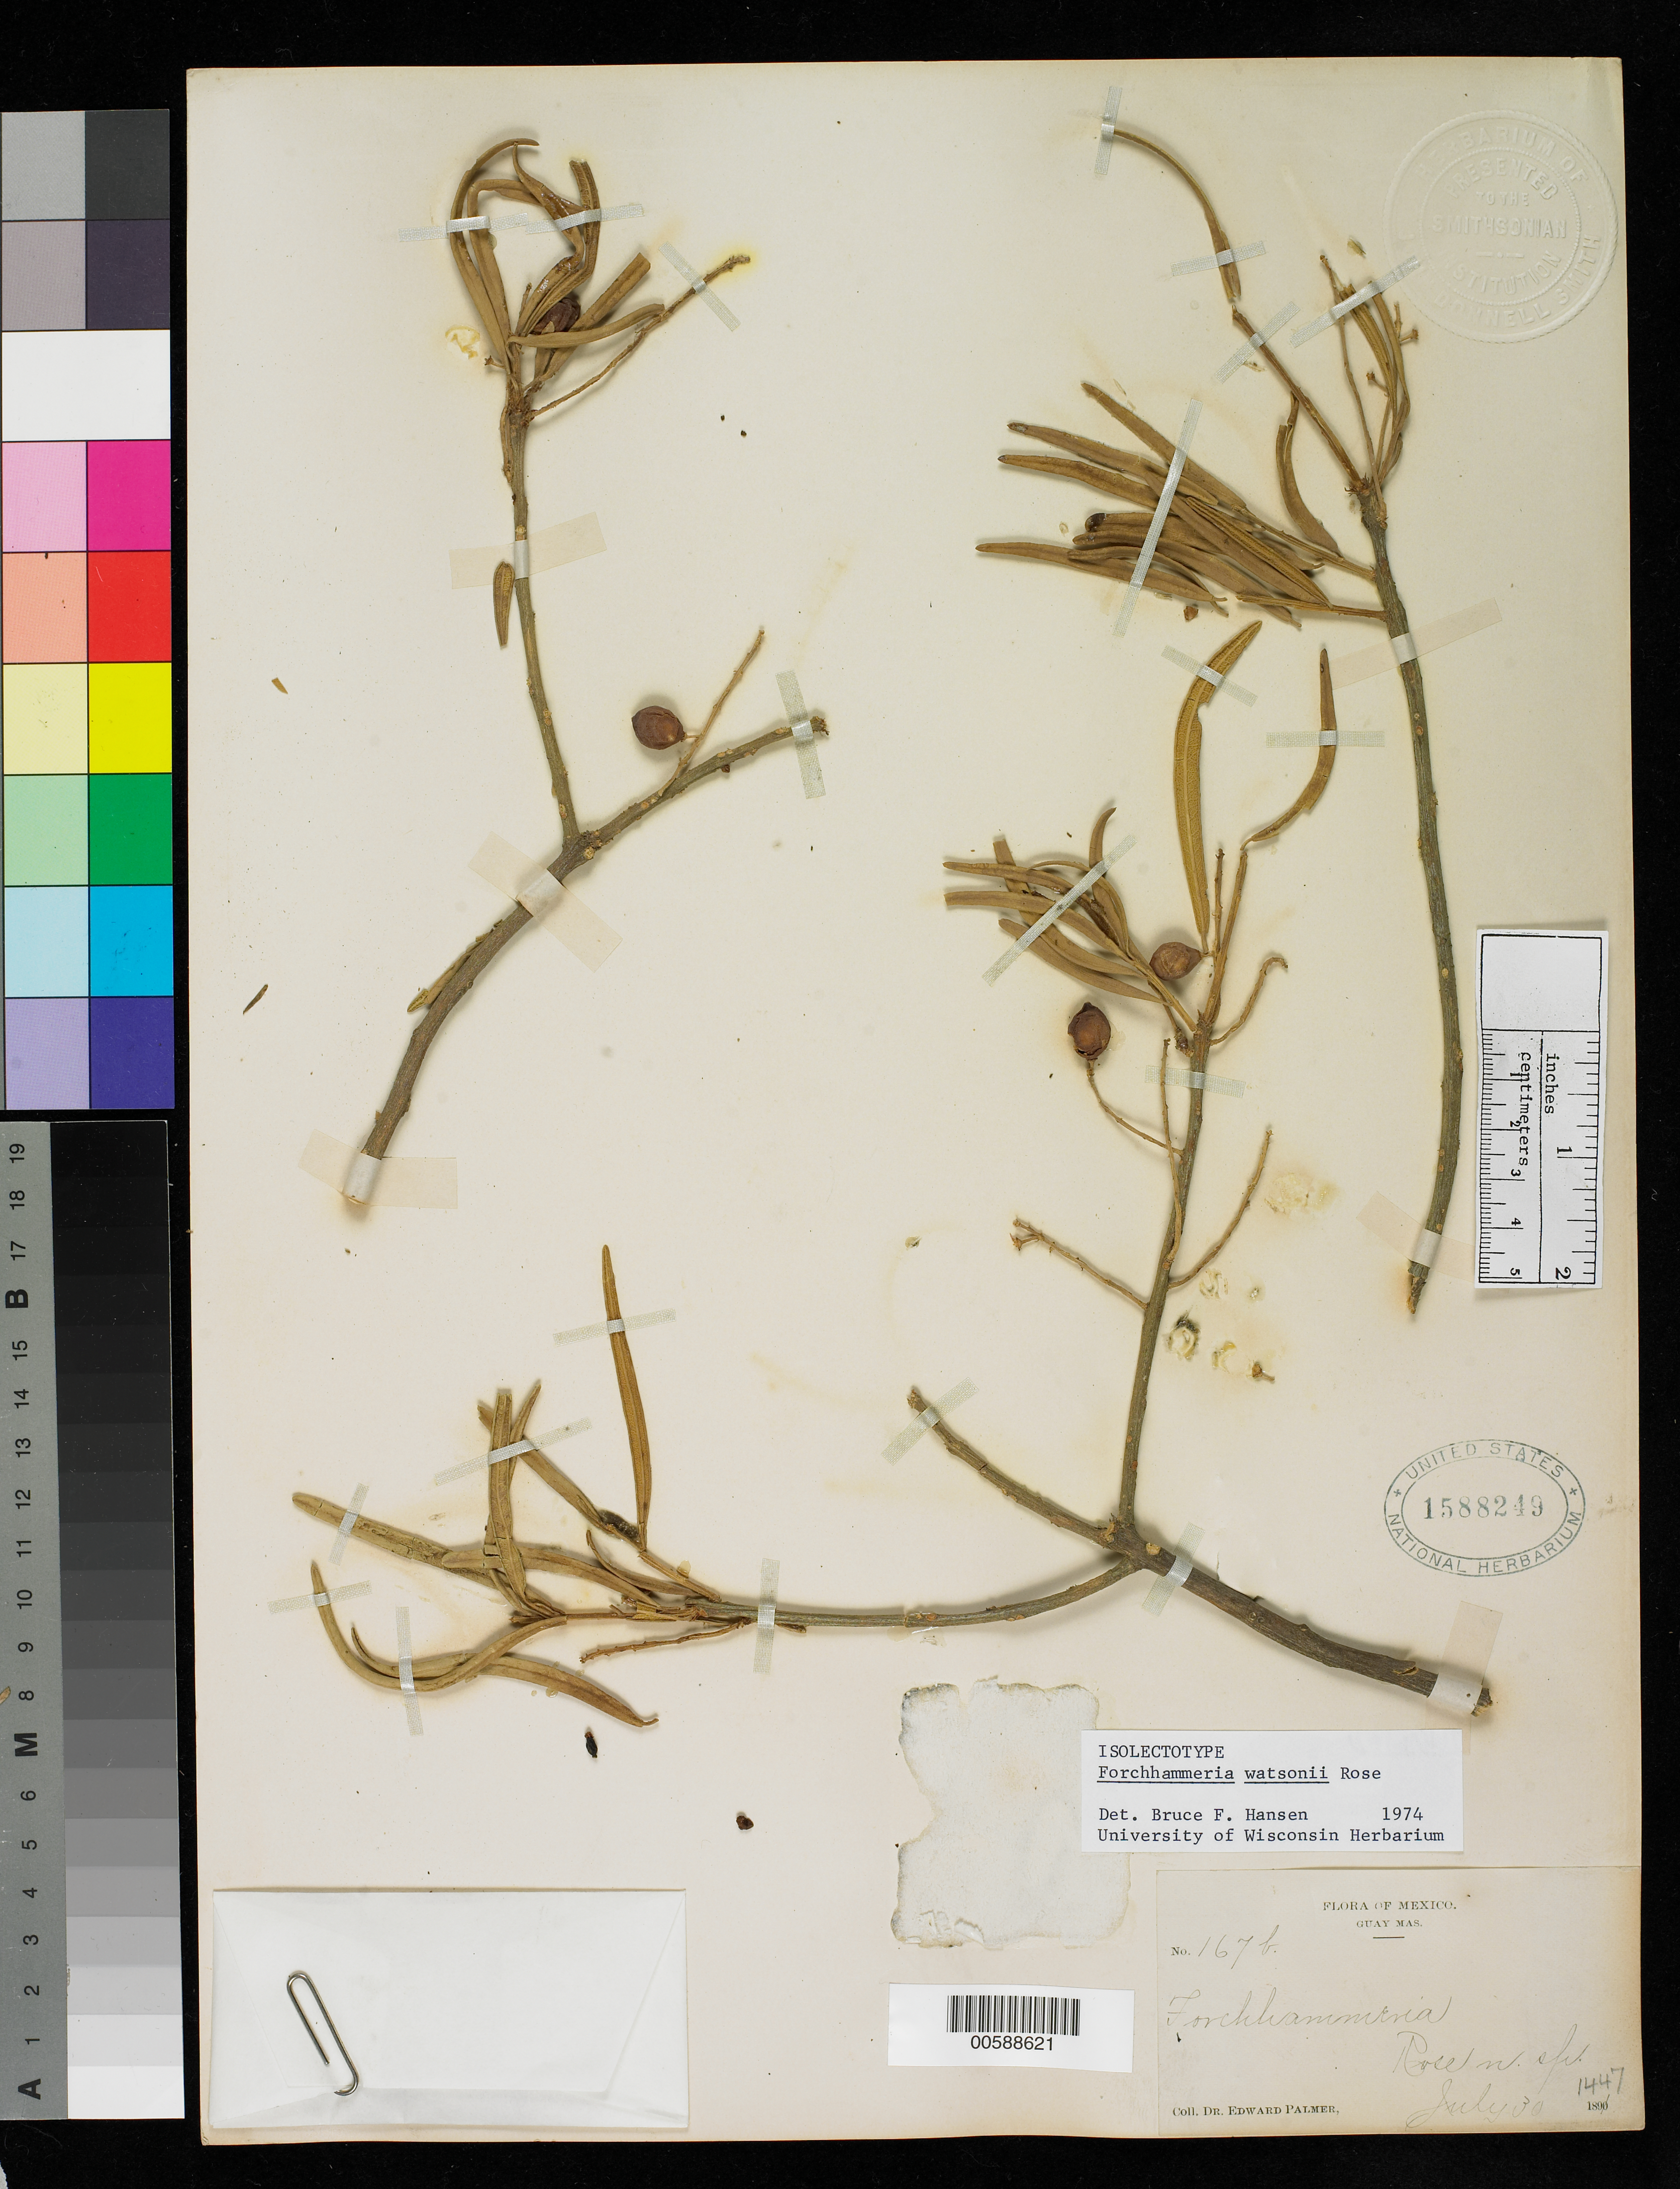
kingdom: Plantae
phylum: Tracheophyta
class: Magnoliopsida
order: Brassicales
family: Stixaceae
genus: Forchhammeria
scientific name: Forchhammeria watsonii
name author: Rose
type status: Syntype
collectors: E. Palmer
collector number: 167 b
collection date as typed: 1891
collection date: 1891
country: Mexico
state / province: Sonora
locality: Guaymas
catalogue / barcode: US 1588249